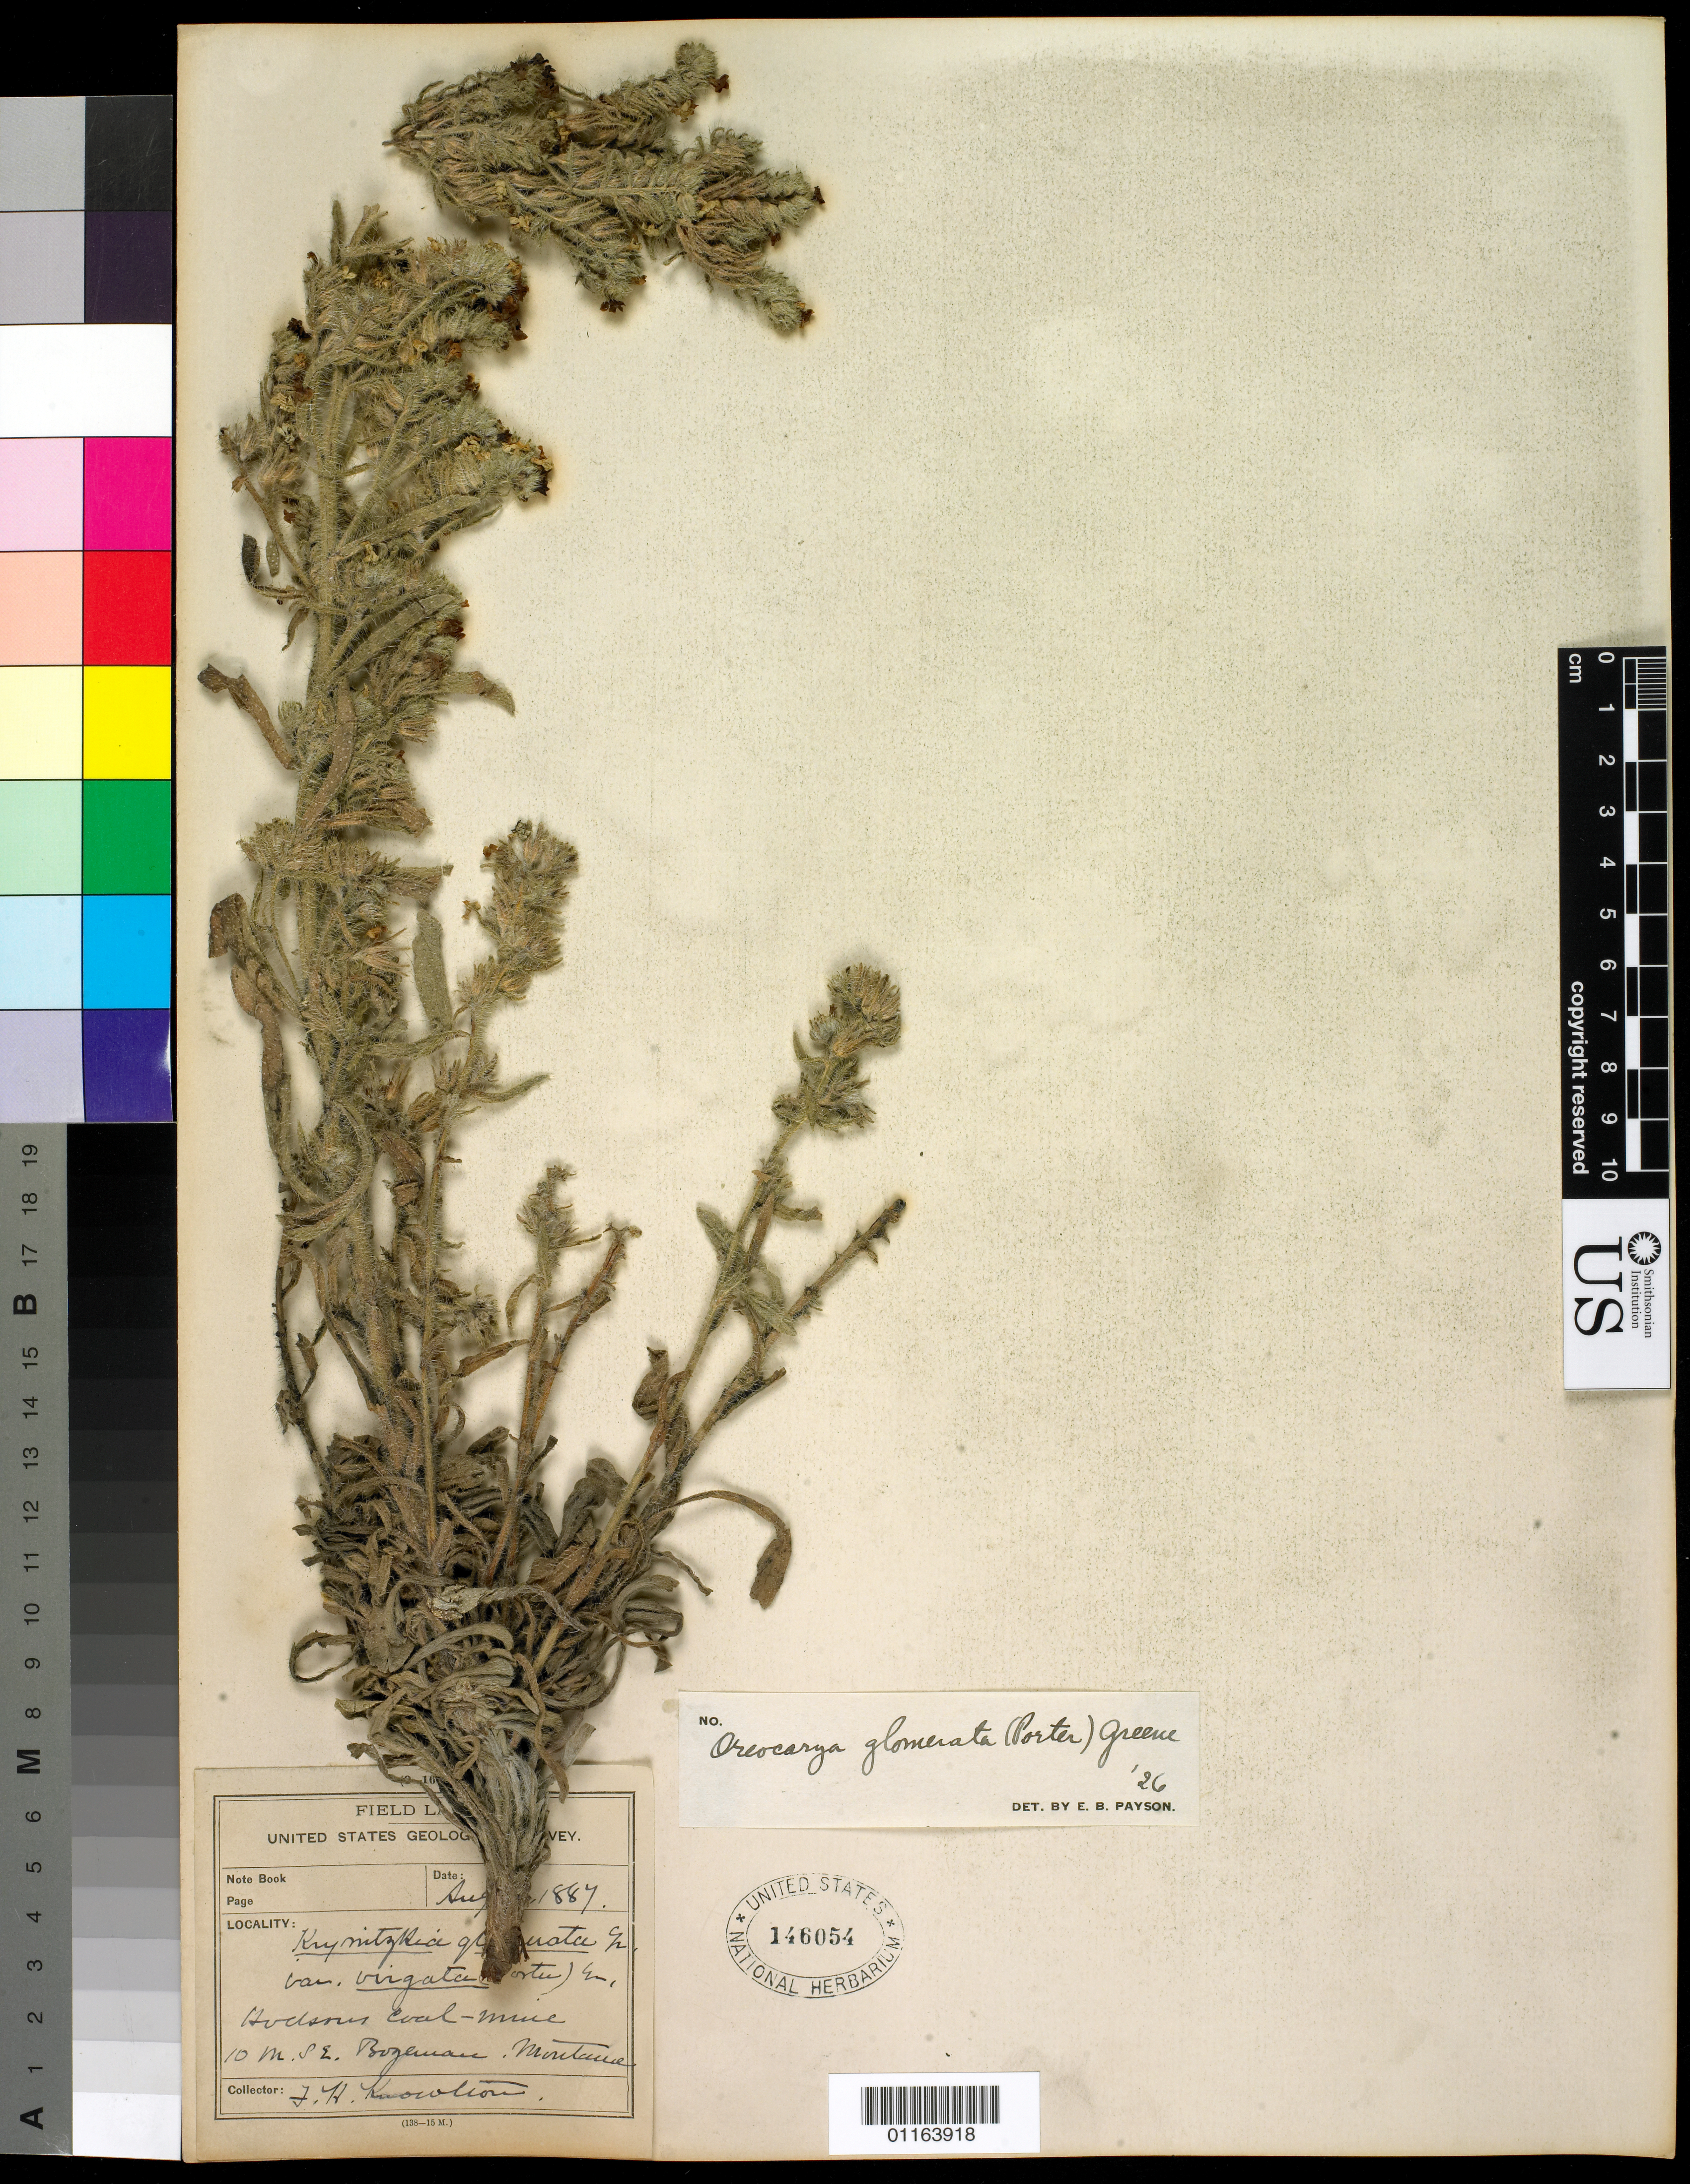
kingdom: Plantae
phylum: Tracheophyta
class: Magnoliopsida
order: Boraginales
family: Boraginaceae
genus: Oreocarya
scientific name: Oreocarya glomerata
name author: (Pursh) Greene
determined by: Payson, E. B.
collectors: F. H. Knowlton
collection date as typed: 4 Aug 1887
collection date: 1887-08-04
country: United States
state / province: Montana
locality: Hudsons coal mine 10 m. SE of Bozeman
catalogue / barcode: US 146054